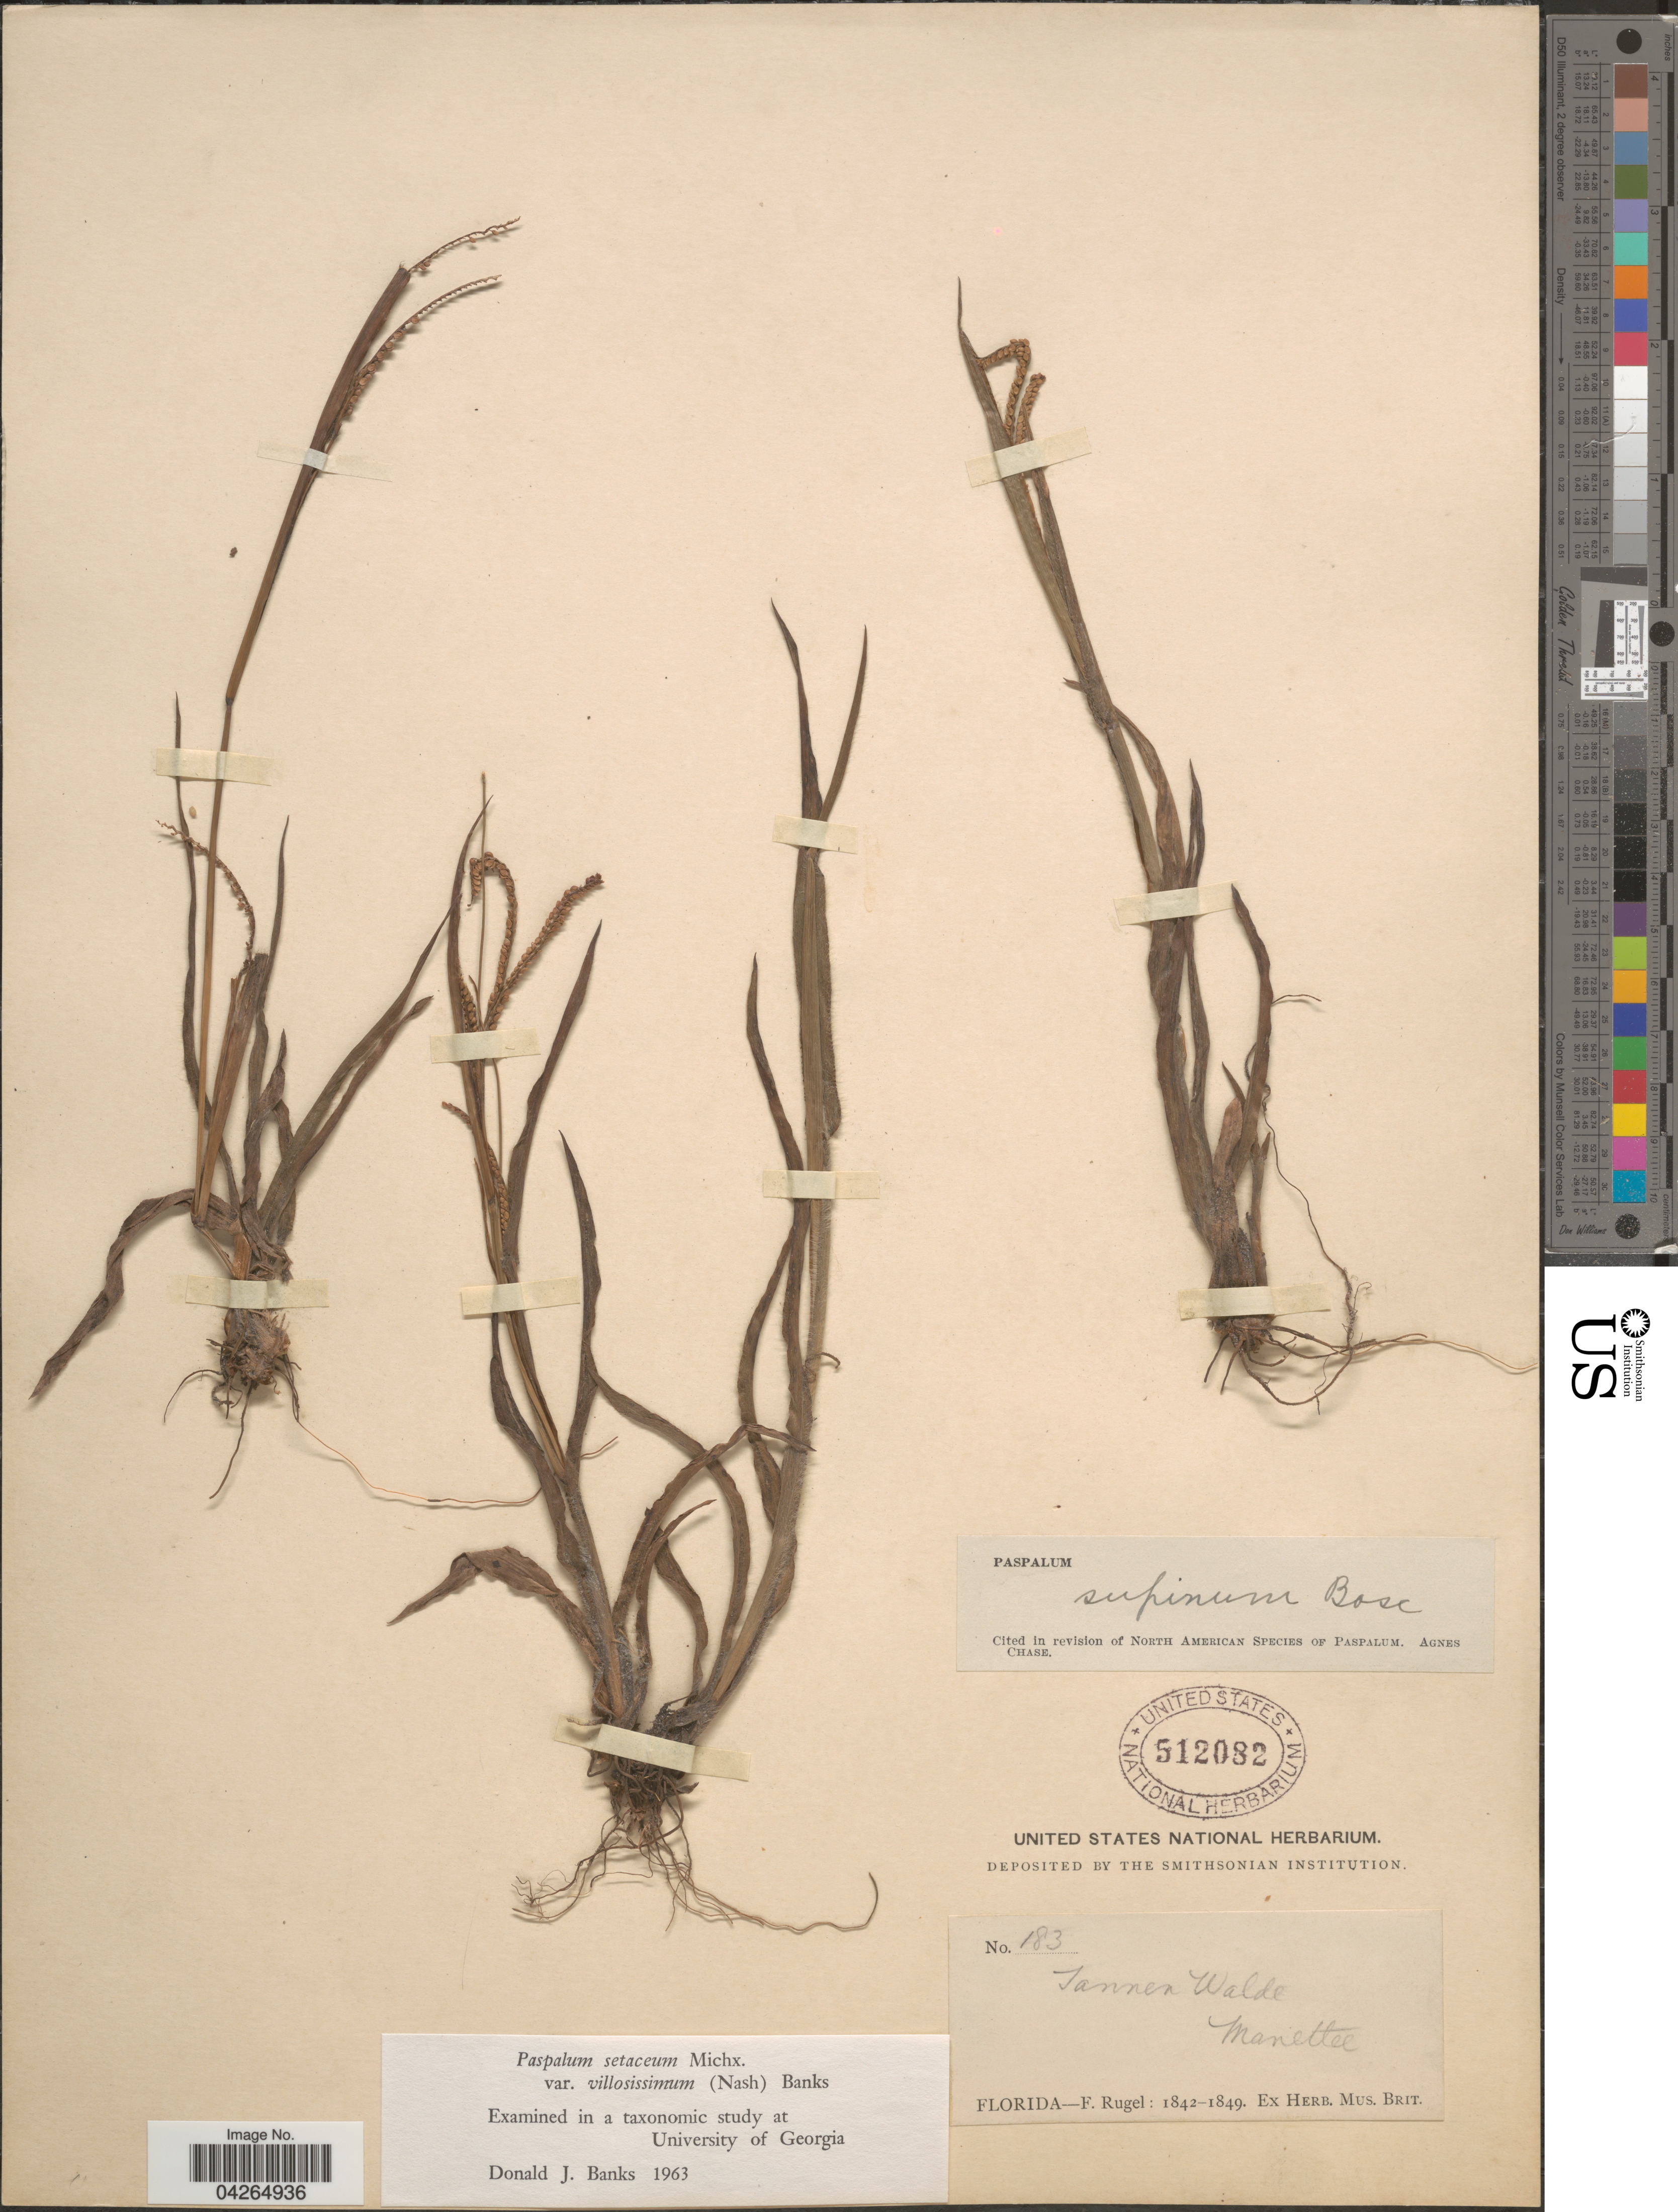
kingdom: Plantae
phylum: Tracheophyta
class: Liliopsida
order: Poales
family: Poaceae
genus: Paspalum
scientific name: Paspalum setaceum var. villosissimum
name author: (Nash) Banks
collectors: F. Rugel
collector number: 183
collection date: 1842/1849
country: United States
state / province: Florida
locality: Tannen Walde. Manattee.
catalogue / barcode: US 512082